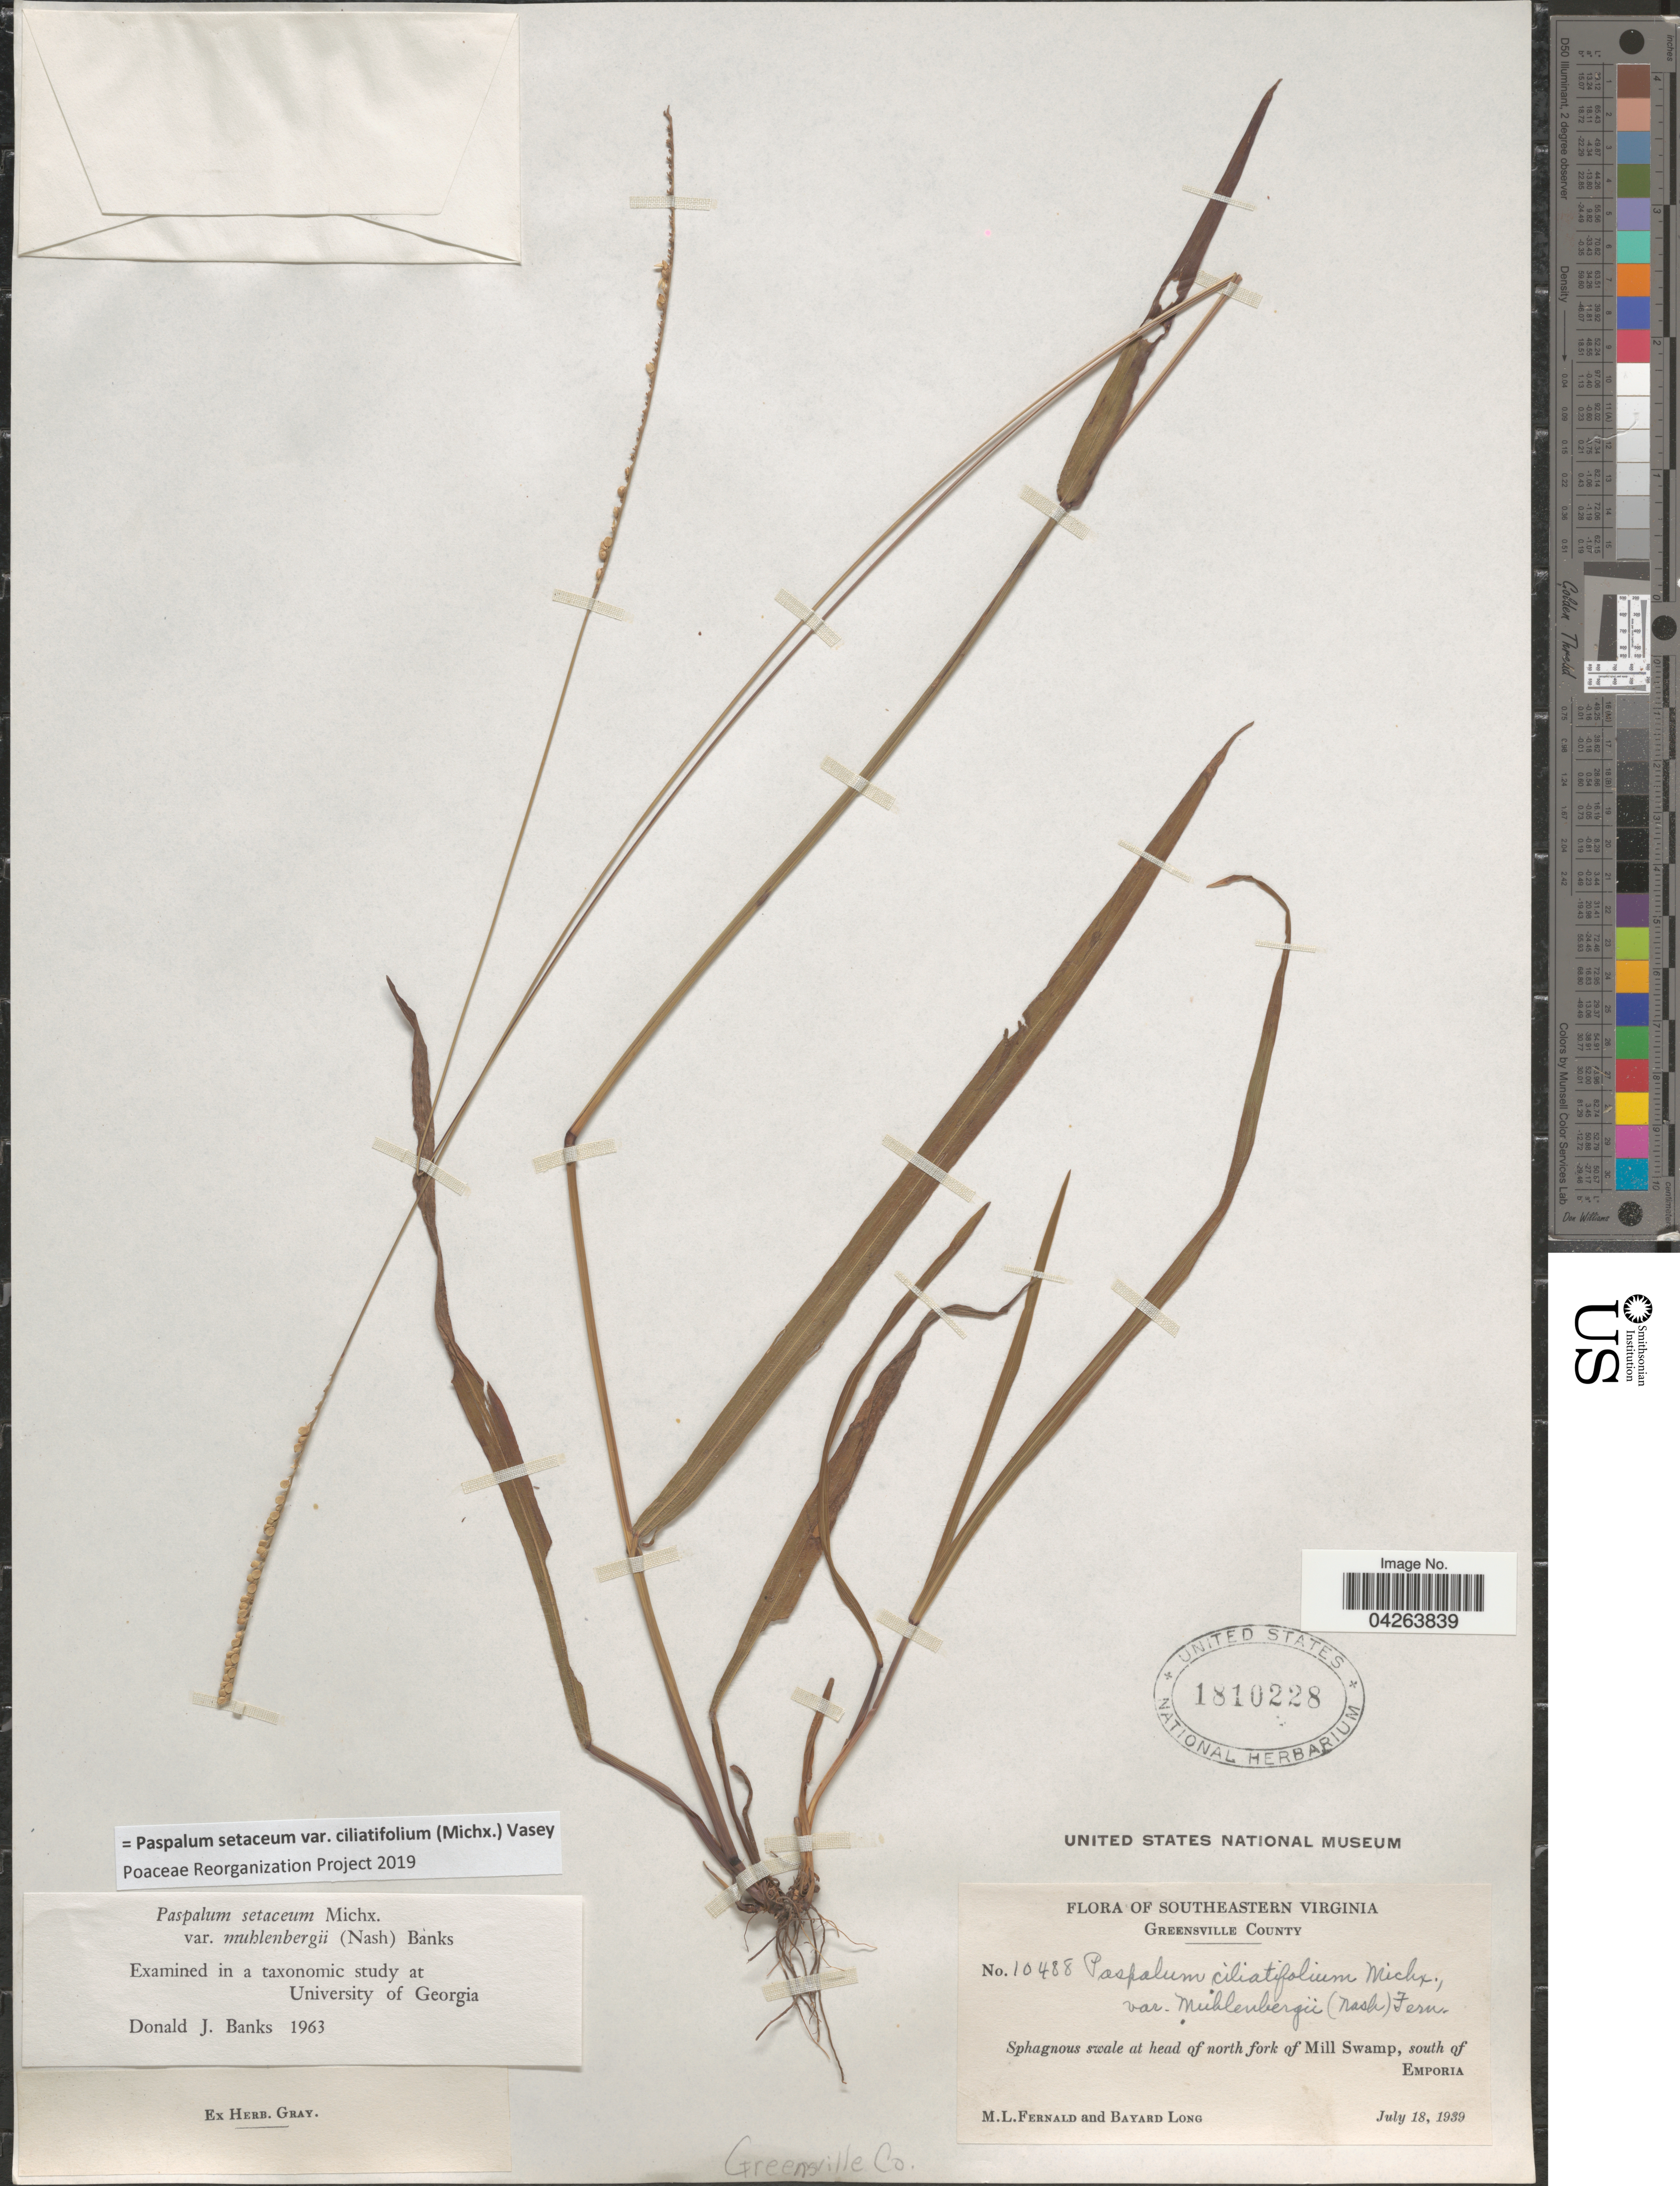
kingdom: Plantae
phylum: Tracheophyta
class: Liliopsida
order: Poales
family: Poaceae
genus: Paspalum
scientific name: Paspalum setaceum var. ciliatifolium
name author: (Michx.) Vasey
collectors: M. L. Fernald & B. Long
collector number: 10488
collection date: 1939-07-18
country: United States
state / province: Virginia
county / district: Greensville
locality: Southeastern Virginia. Greensville County. Sphagnous swale at head of north fork of Mill Swamp, south of Emporia.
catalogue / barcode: US 1810228